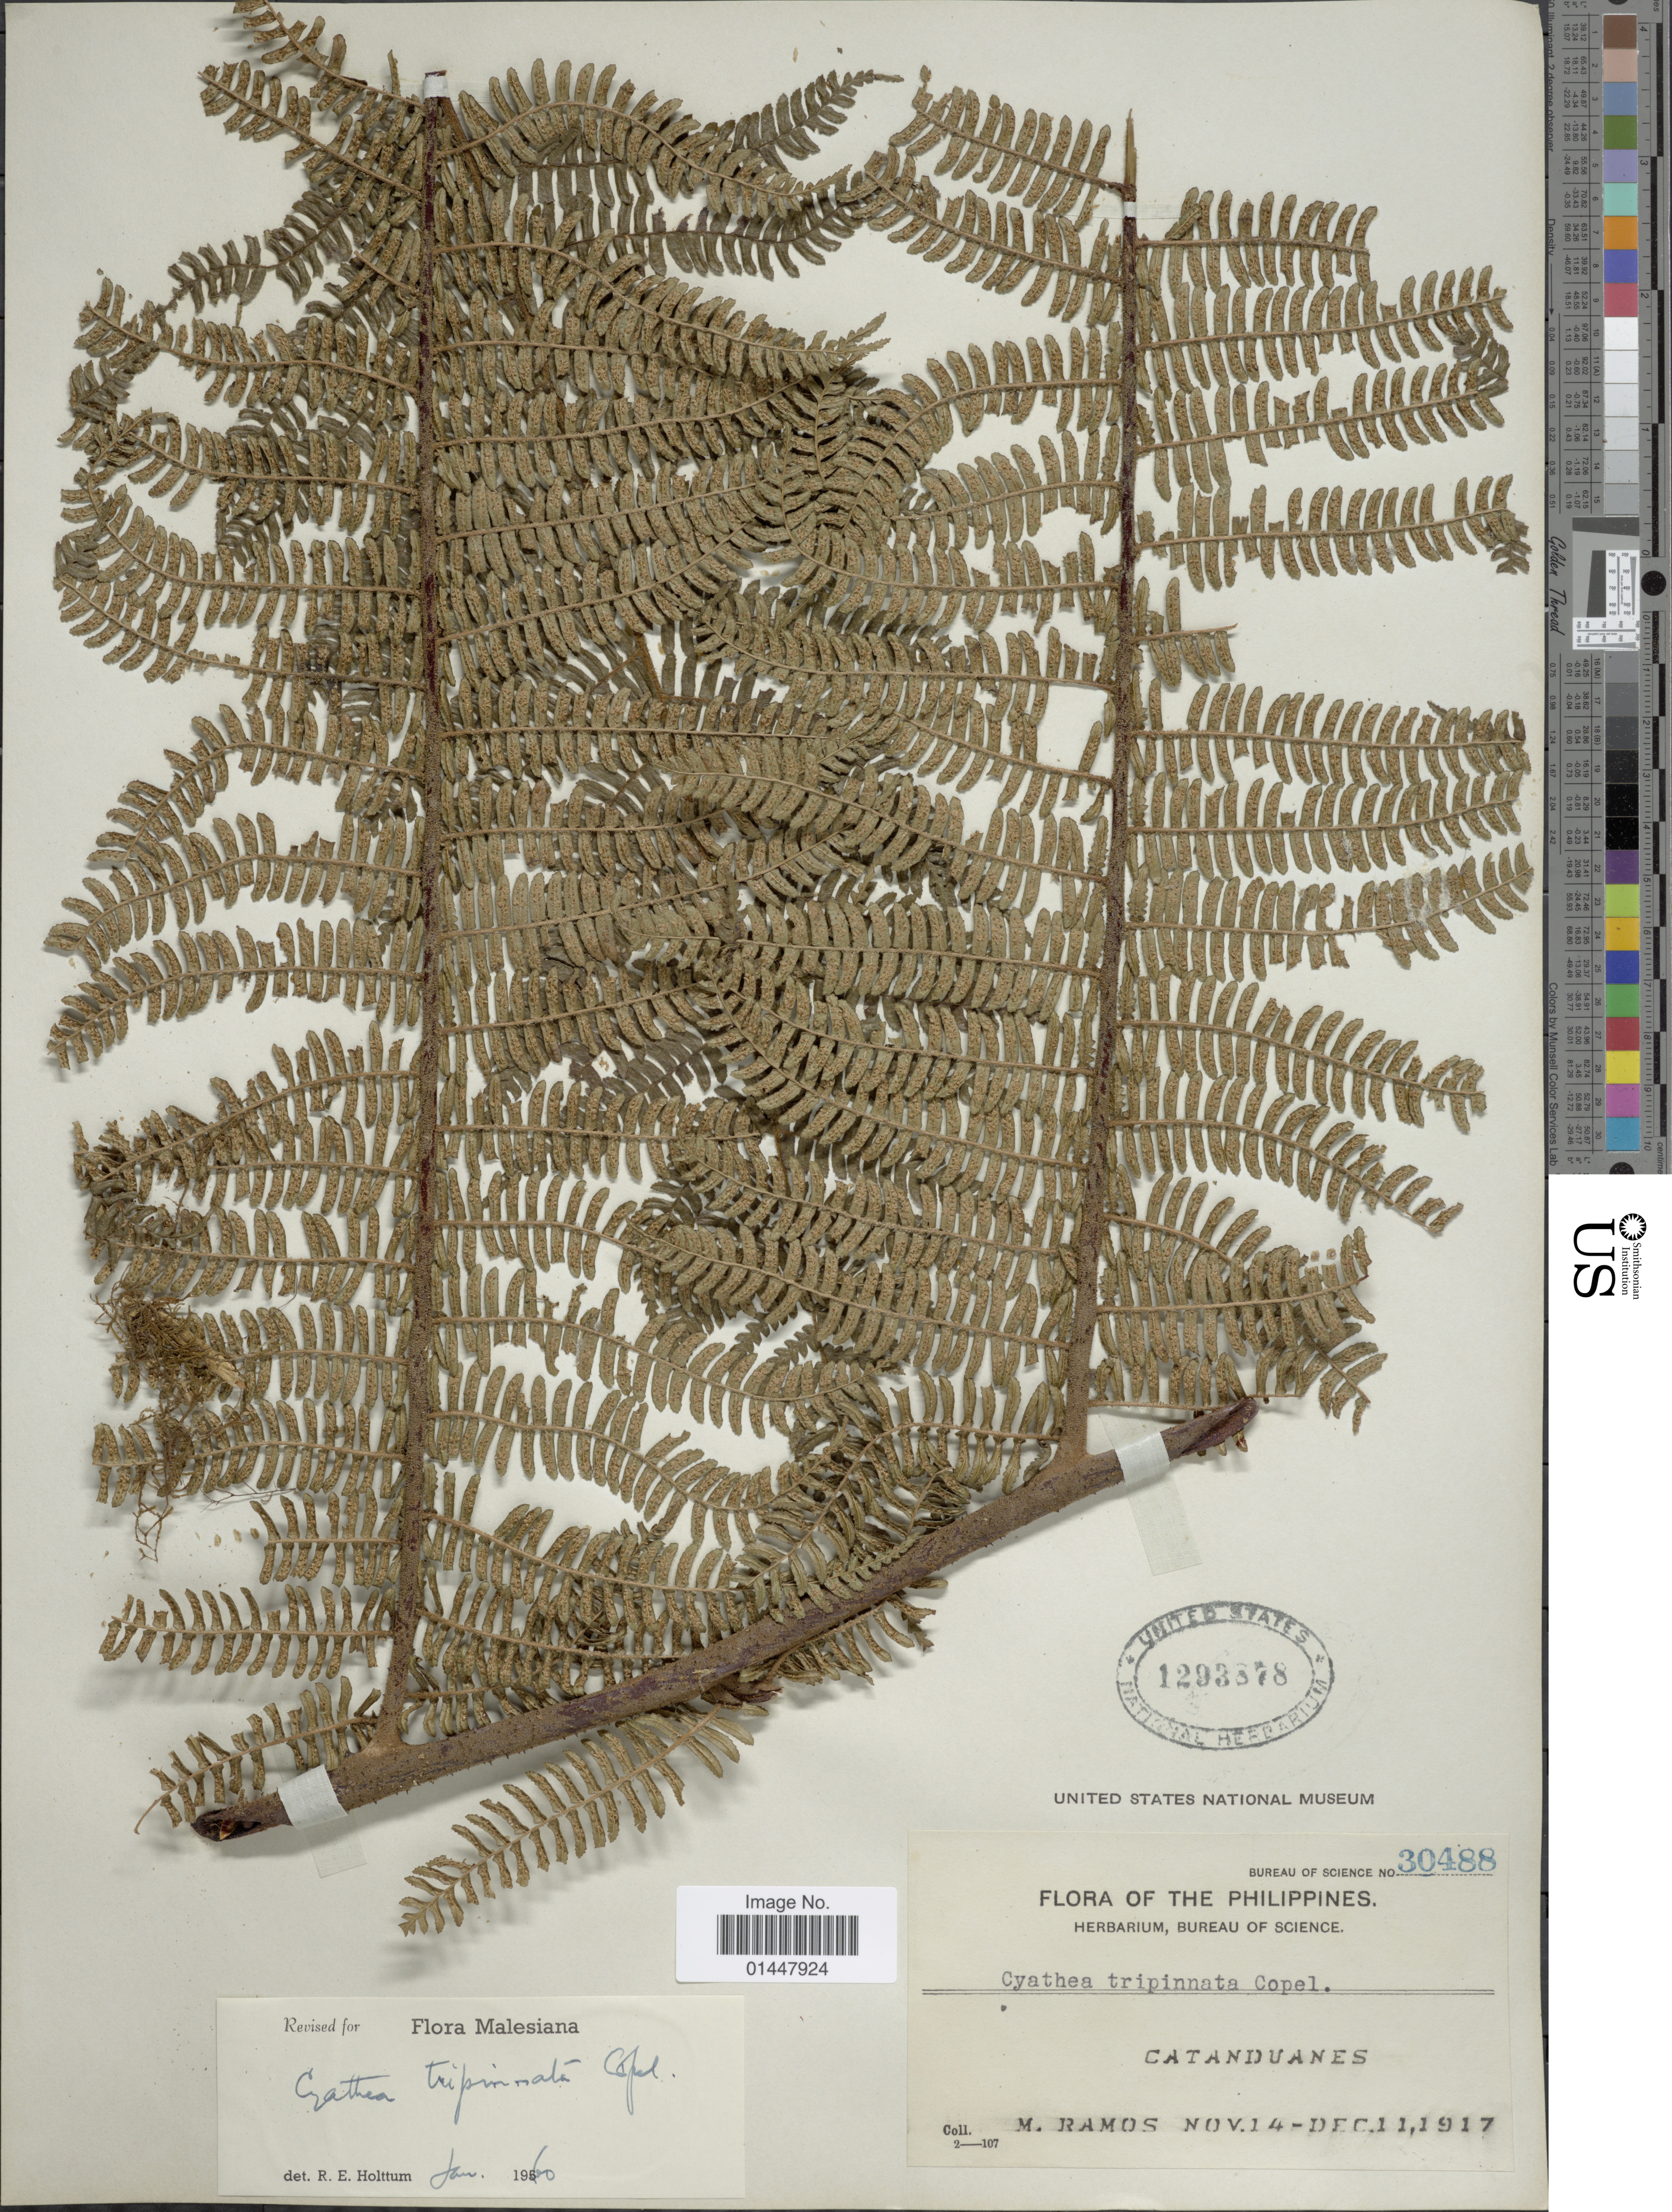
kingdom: Plantae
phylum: Tracheophyta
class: Polypodiopsida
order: Cyatheales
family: Cyatheaceae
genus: Sphaeropteris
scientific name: Sphaeropteris tripinnata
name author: (Copel.) R.M. Tryon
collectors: M. Ramos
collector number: Bureau of Science 30488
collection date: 1917-11-14/1917-12-11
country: Philippines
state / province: Bicol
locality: The Philippines, Catanduanes,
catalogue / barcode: US 1293878